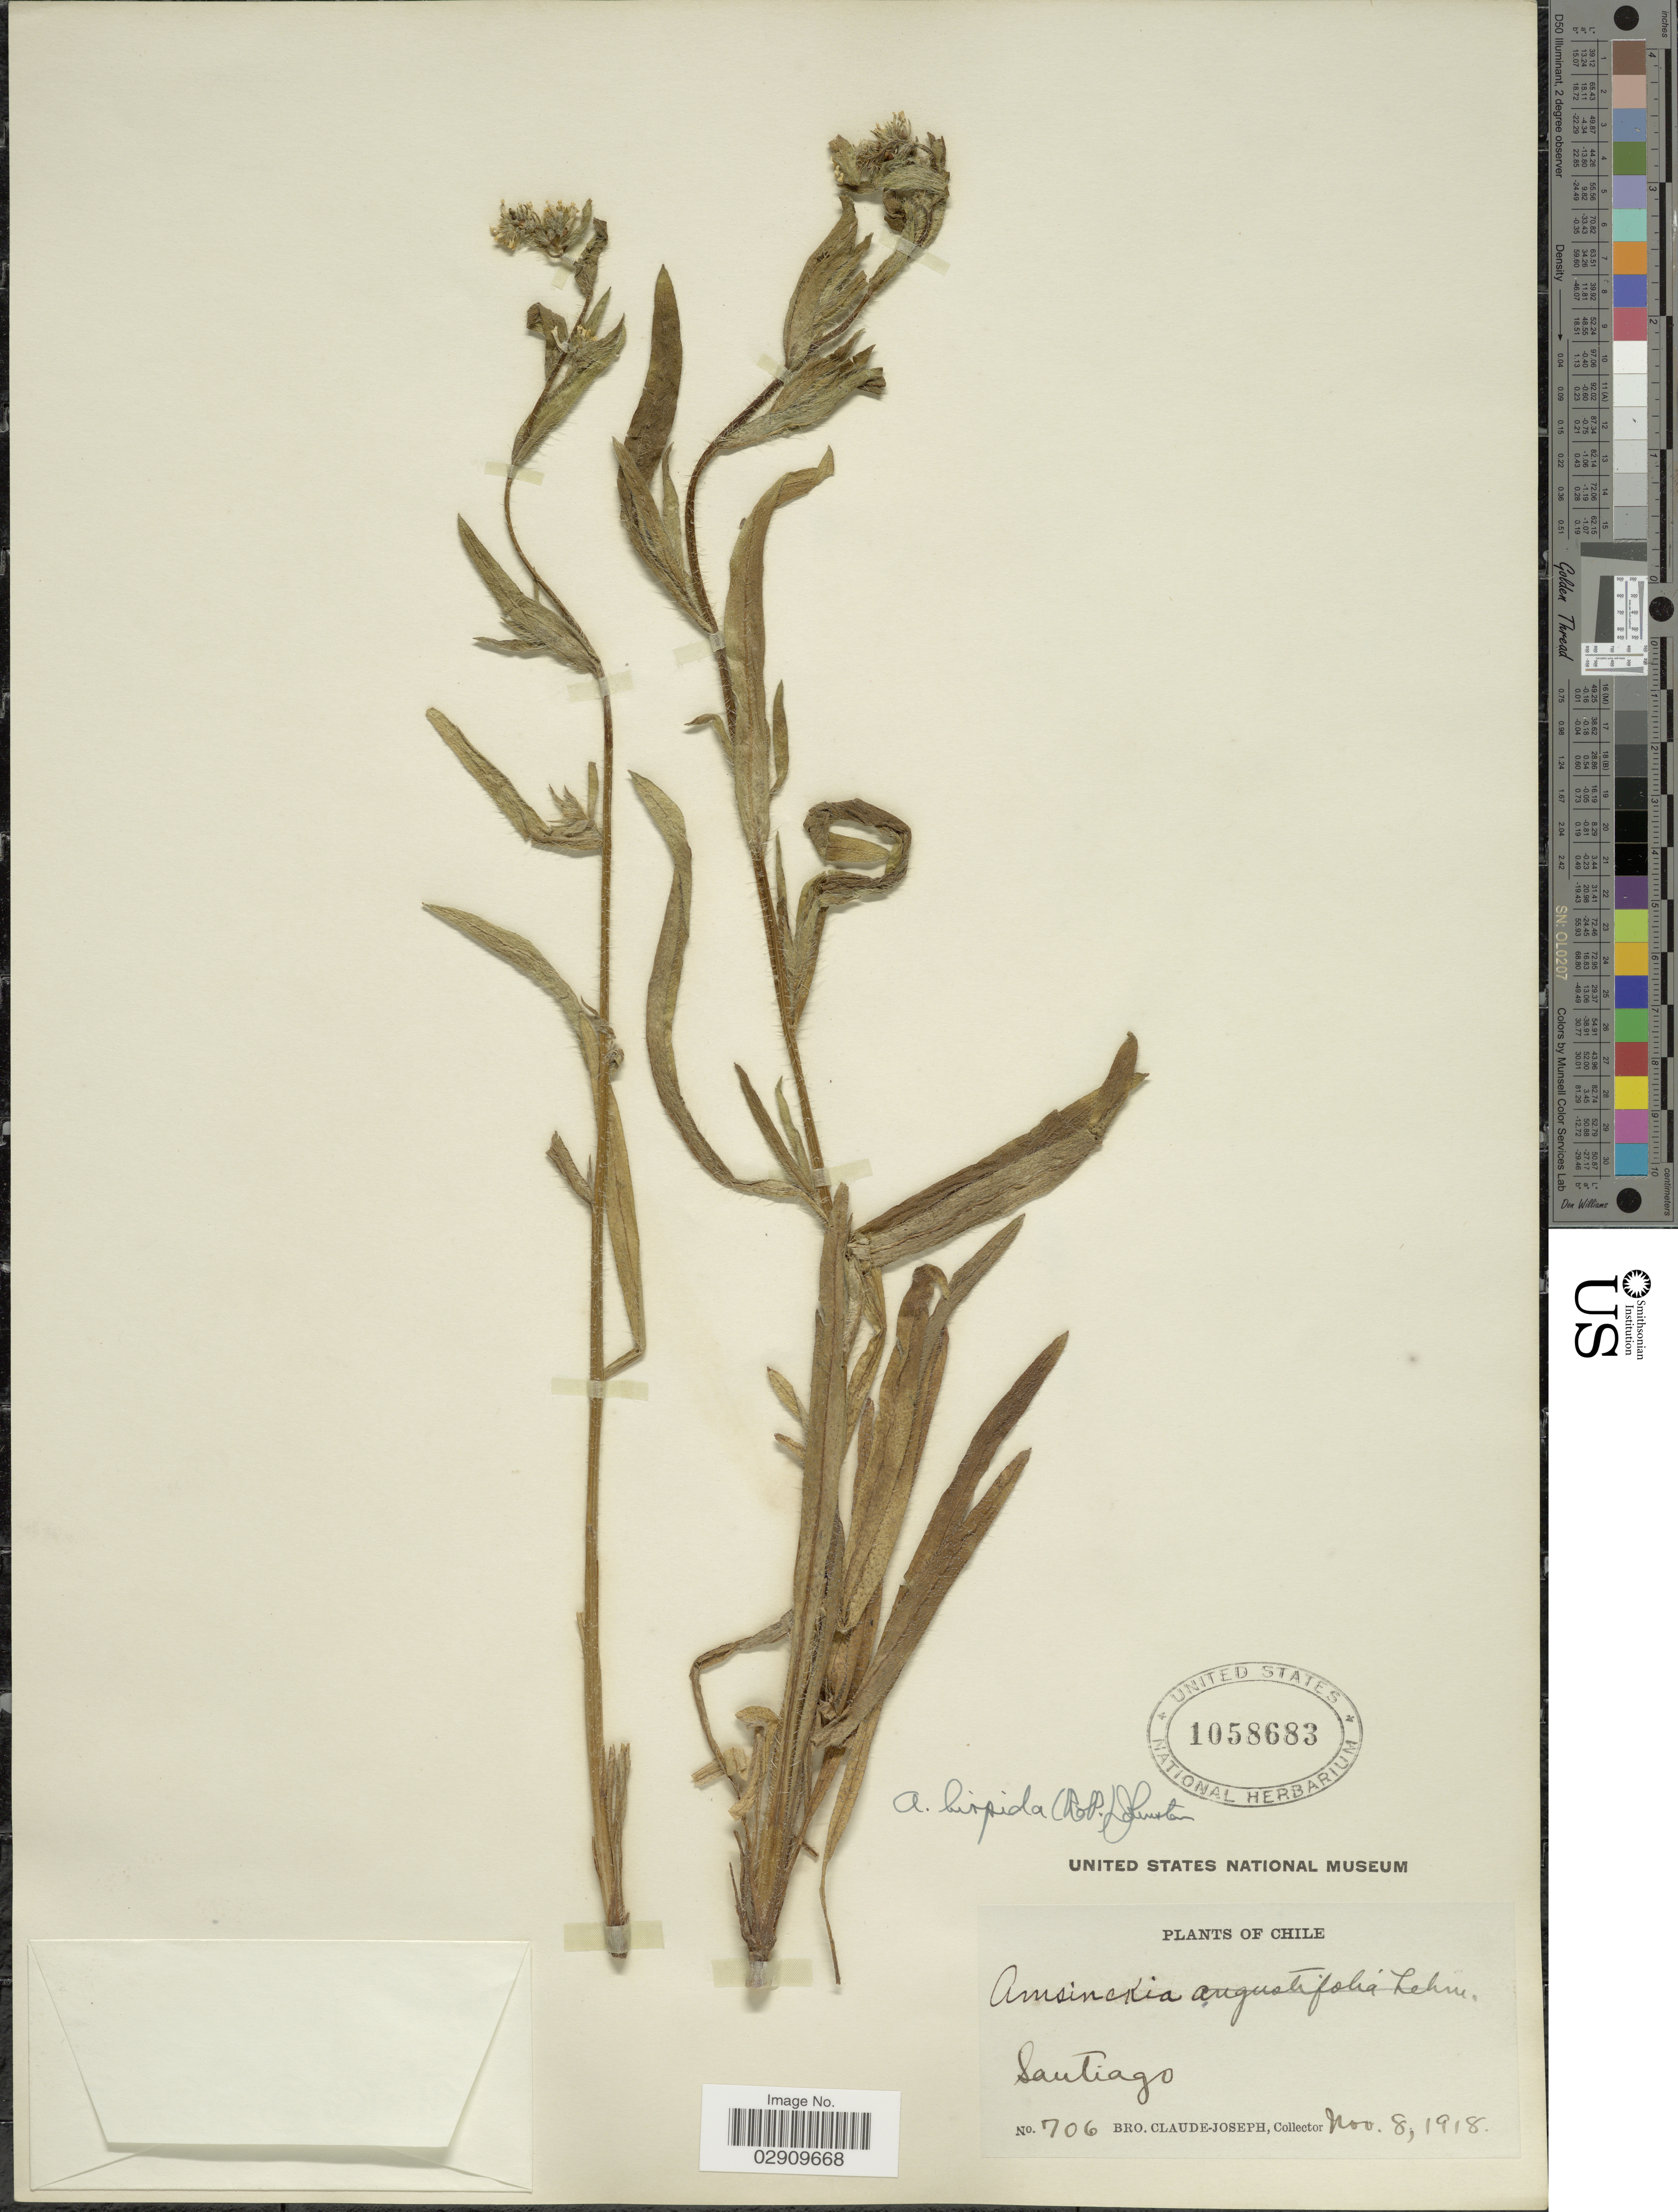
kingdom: Plantae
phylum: Tracheophyta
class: Magnoliopsida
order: Boraginales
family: Boraginaceae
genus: Amsinckia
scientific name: Amsinckia calycina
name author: (Moris) Chater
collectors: Bro. Claude-Joseph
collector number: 706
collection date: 1918-11-08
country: Chile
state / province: Región Metropolitana (RM)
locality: Santiago.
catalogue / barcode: US 1058683